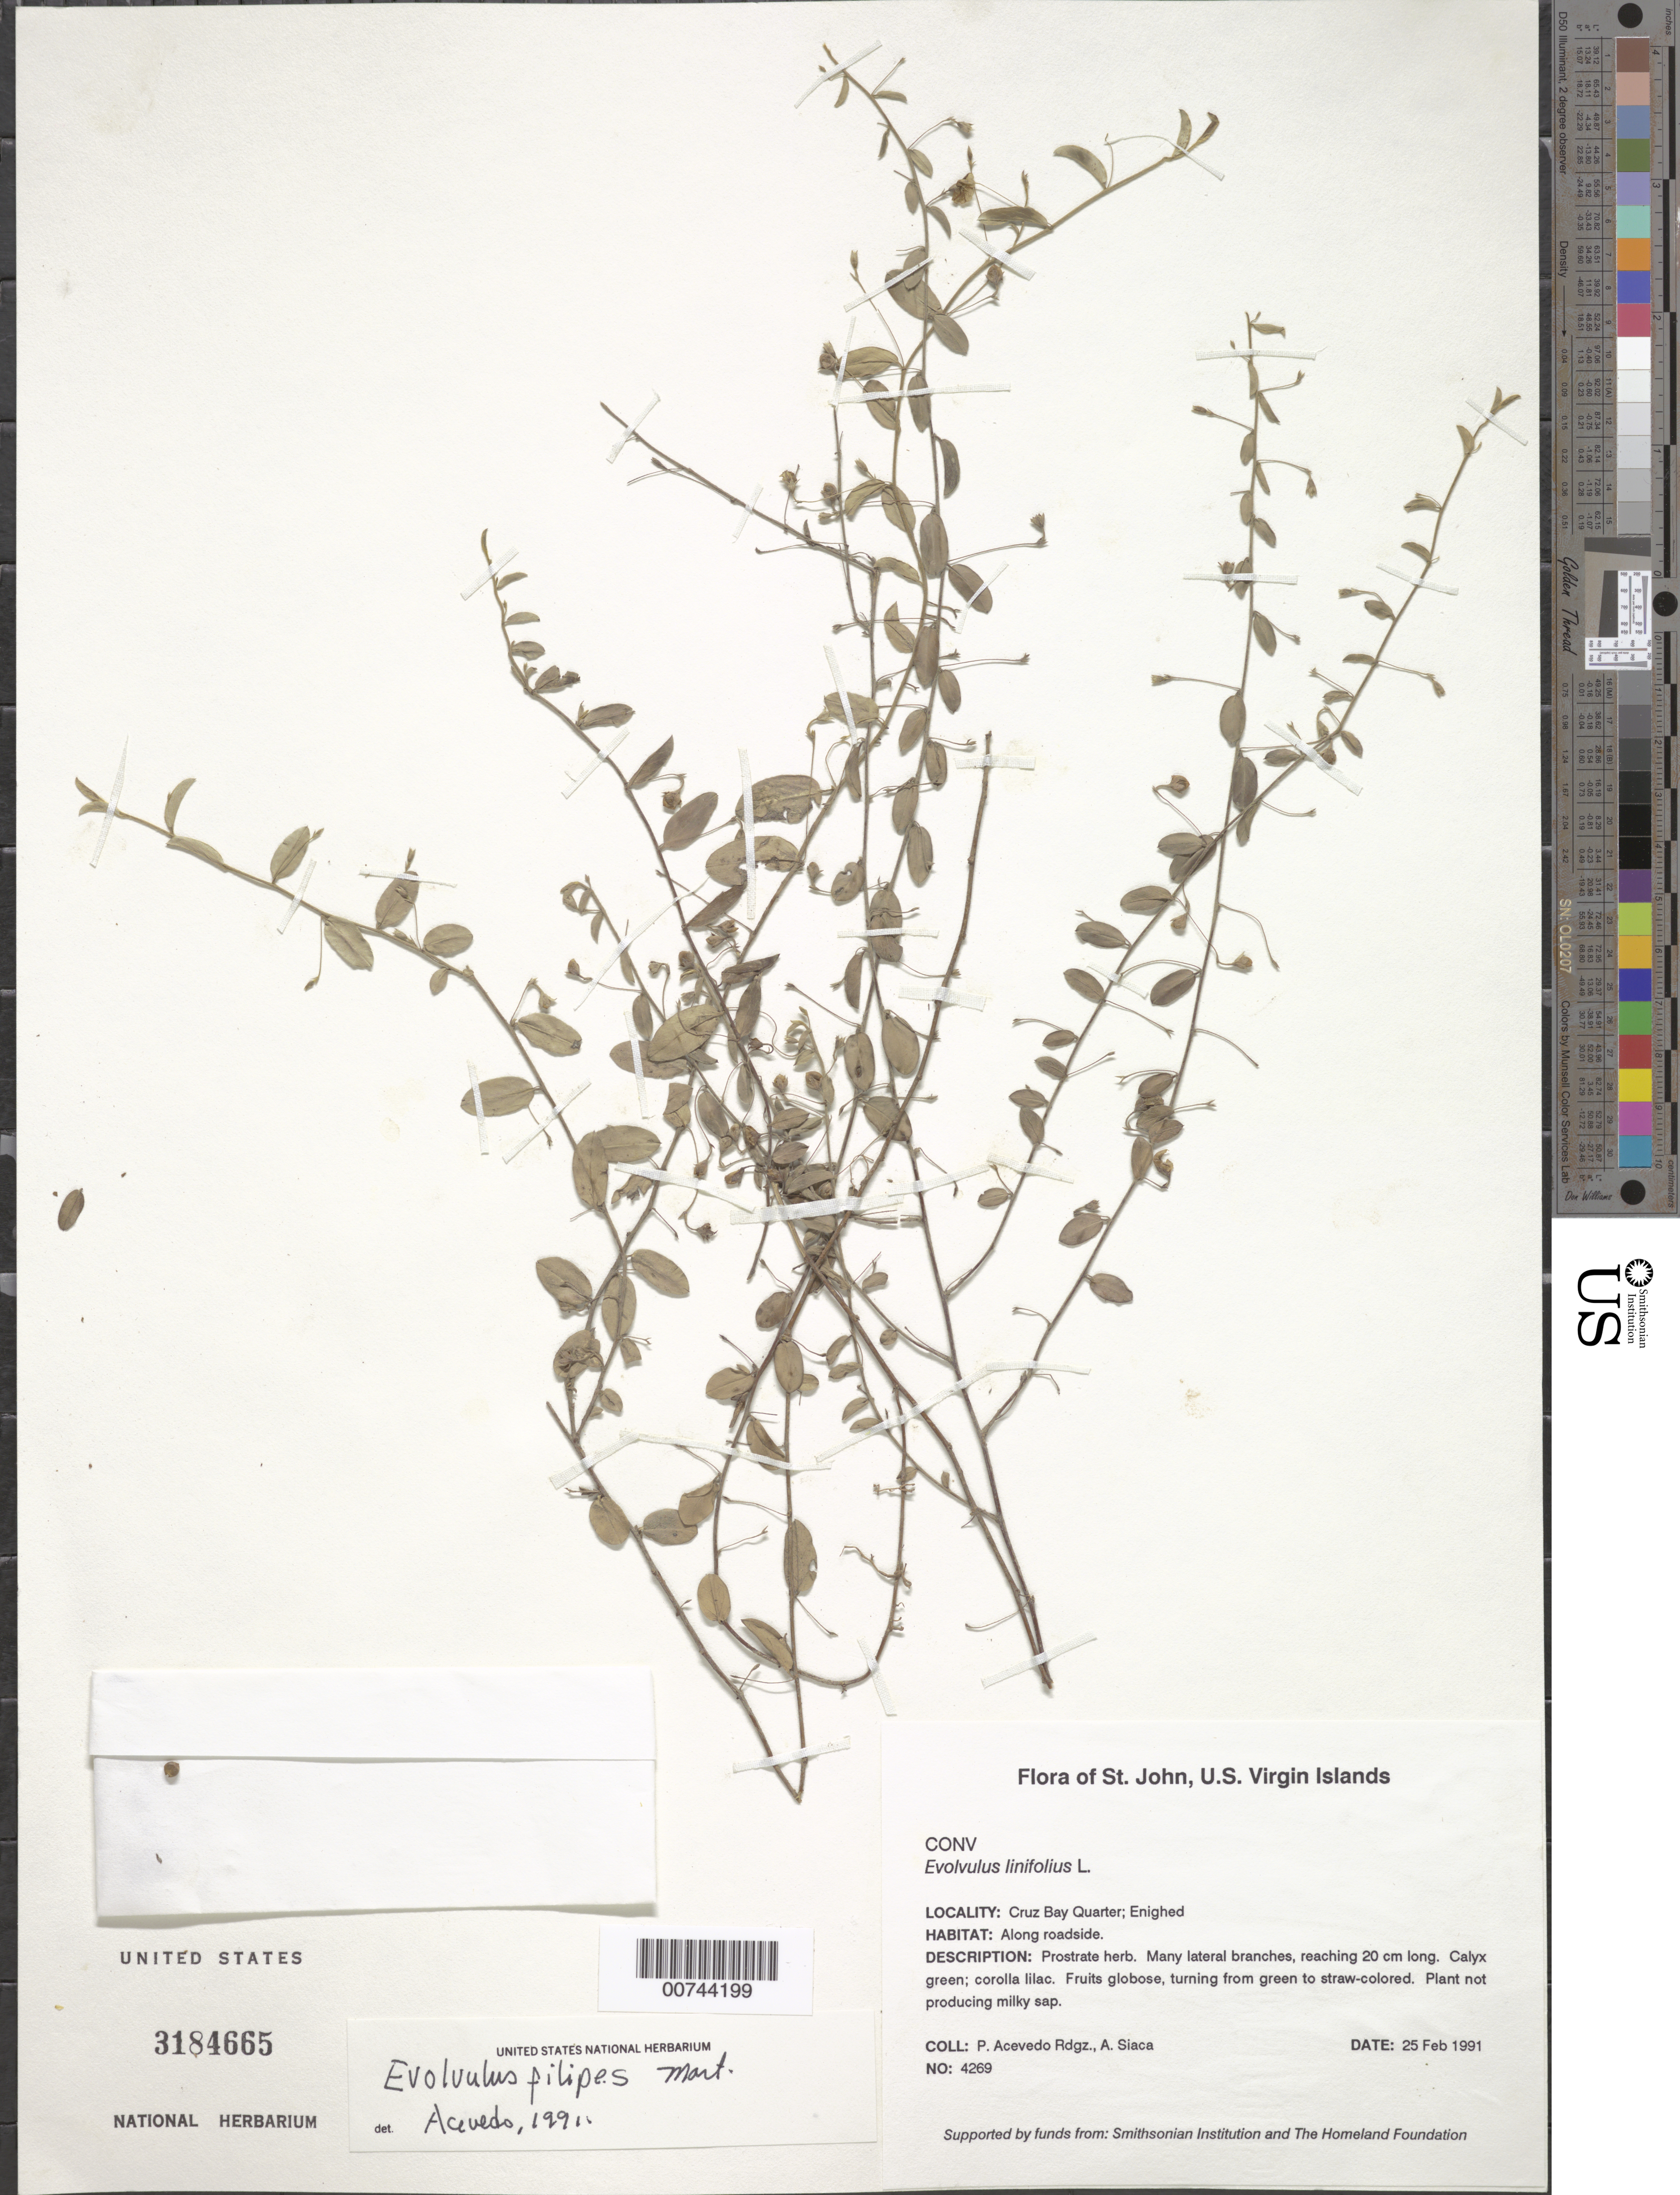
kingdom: Plantae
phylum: Tracheophyta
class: Magnoliopsida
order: Solanales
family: Convolvulaceae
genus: Evolvulus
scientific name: Evolvulus filipes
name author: Mart.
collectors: P. Acevedo-Rodr. & A. Siaca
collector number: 4269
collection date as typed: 25 Feb 1991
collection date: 1991-02-25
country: U.S. Virgin Islands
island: St. John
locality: Cruz Bay Quarter; Enighed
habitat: Along roadside.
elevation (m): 3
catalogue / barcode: US 3184665